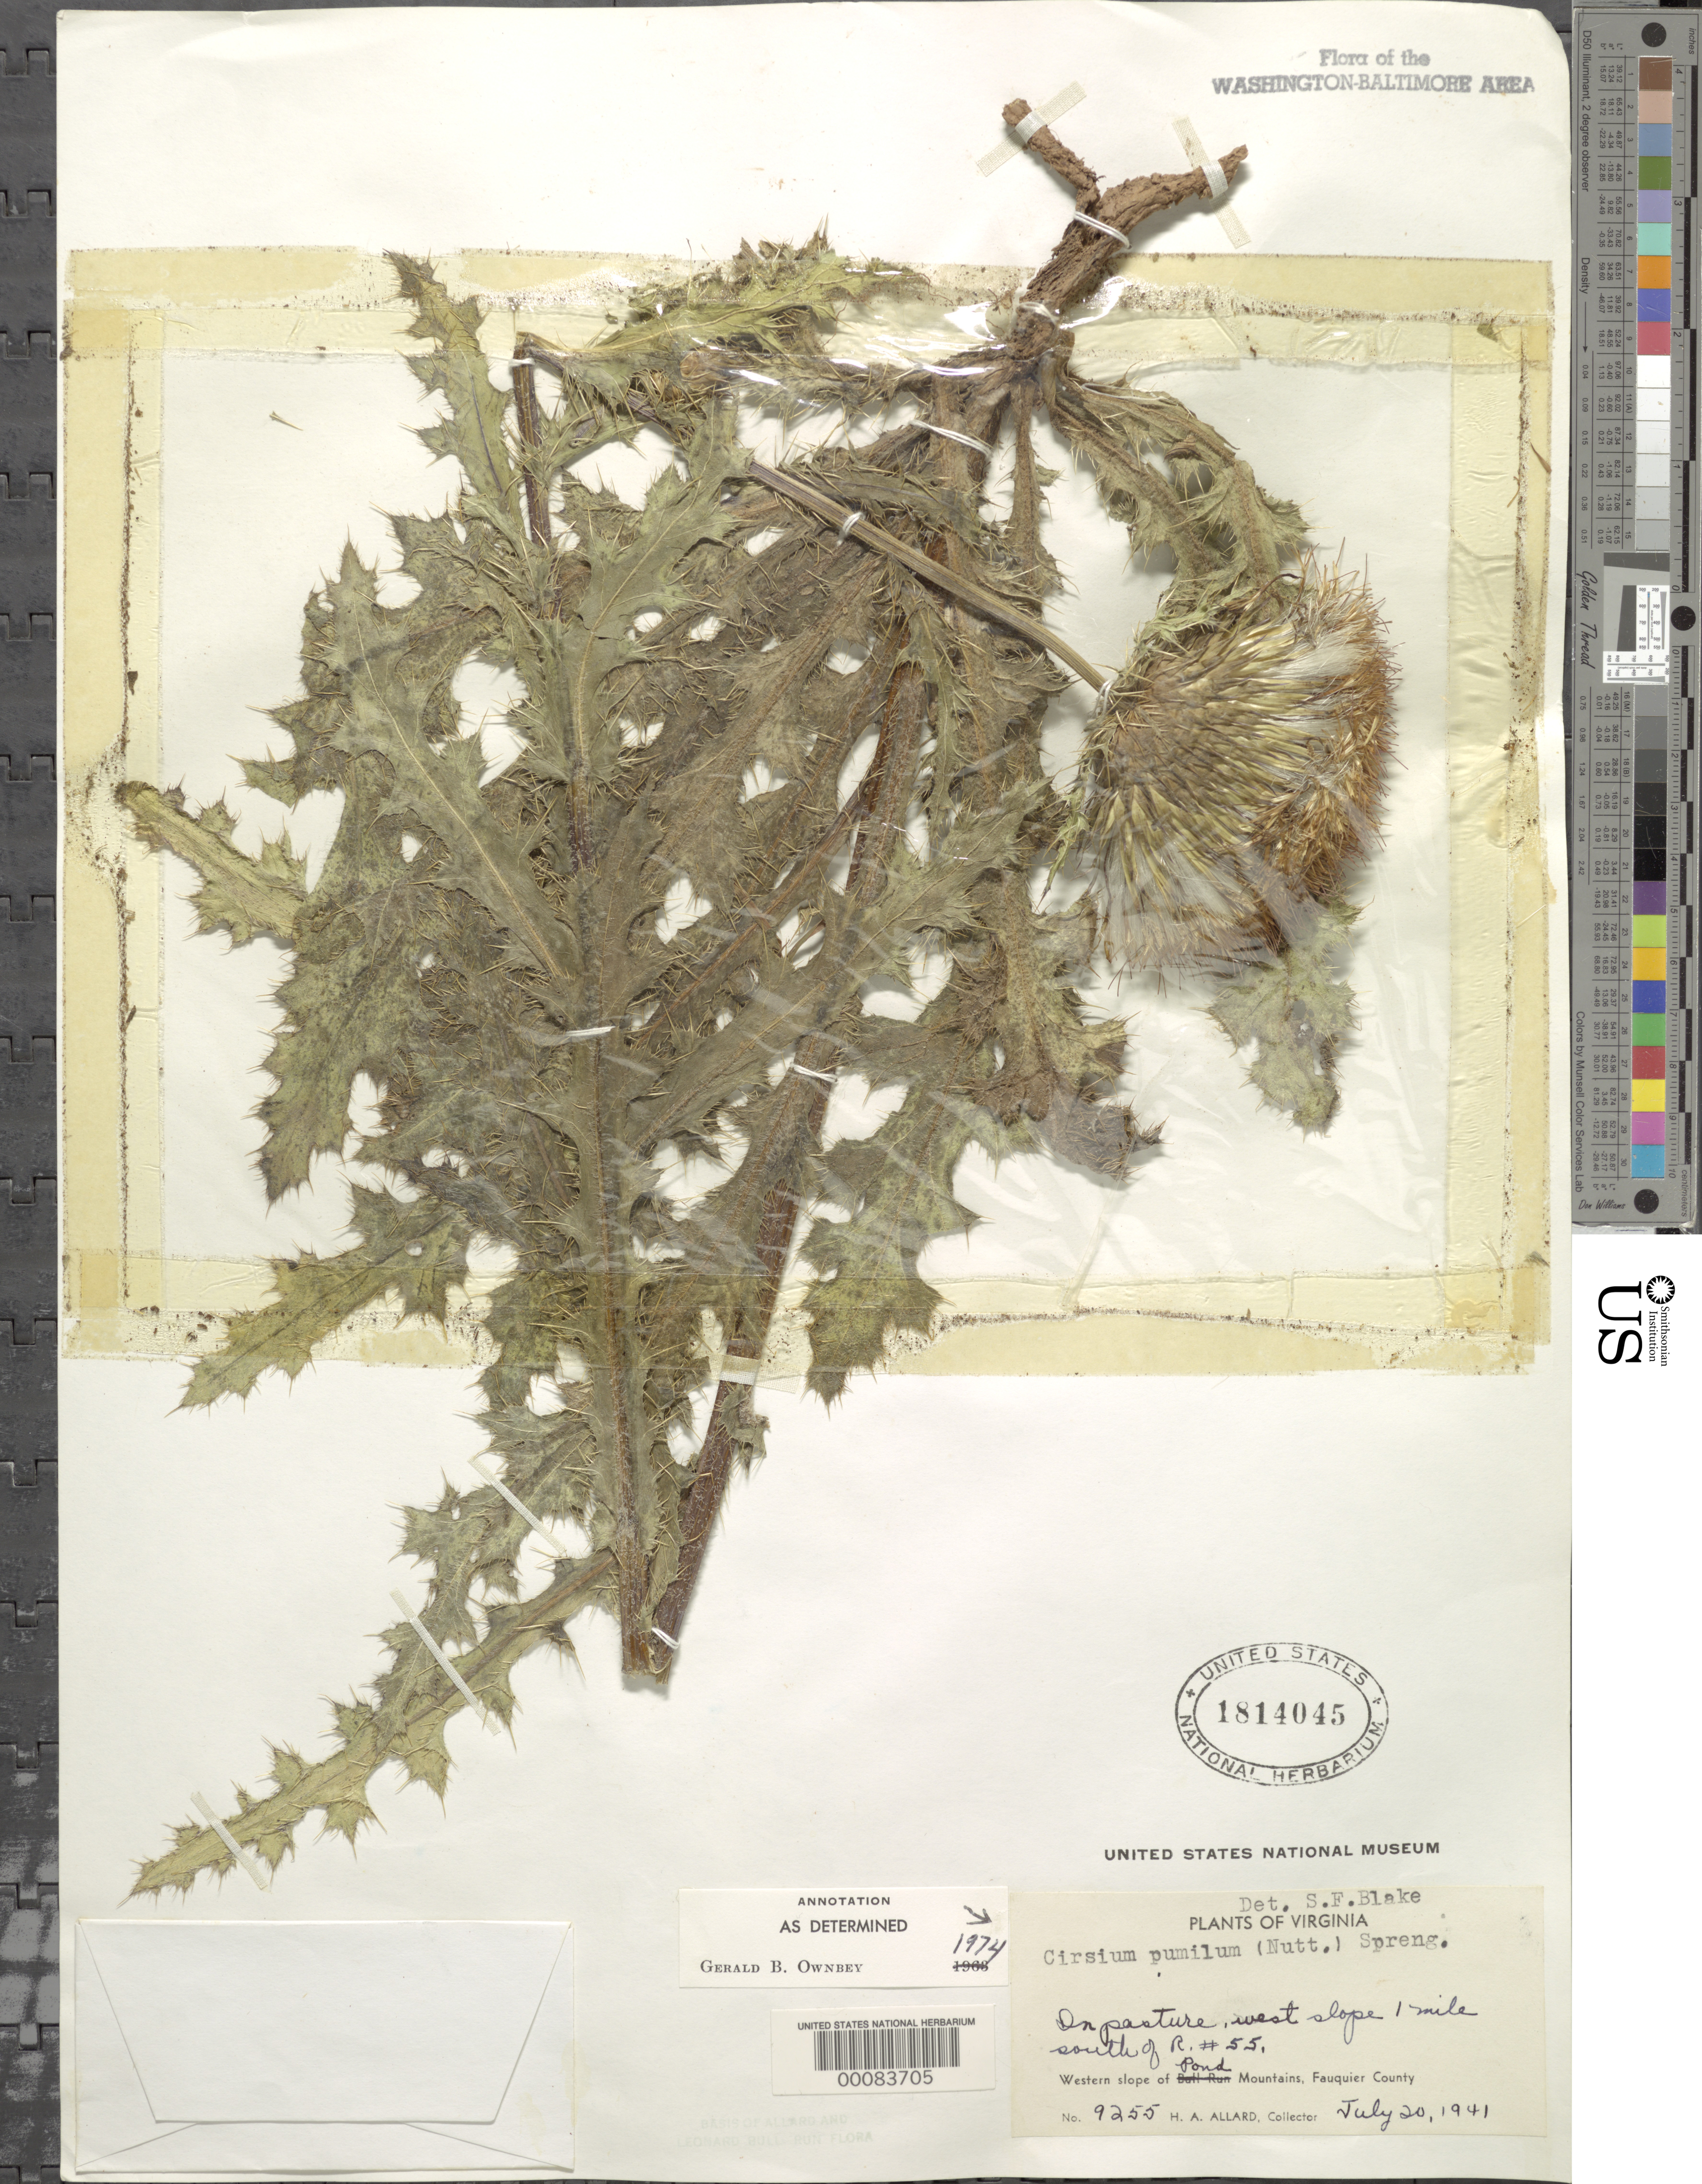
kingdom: Plantae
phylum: Tracheophyta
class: Magnoliopsida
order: Asterales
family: Asteraceae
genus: Cirsium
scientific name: Cirsium pumilum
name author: (Nutt.) Spreng.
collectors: H. A. Allard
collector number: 92553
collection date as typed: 20 Jul 1941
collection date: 1941-07-20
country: United States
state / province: Virginia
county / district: Fauquier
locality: South of Rt. 55 Pond Mountain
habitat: Pasture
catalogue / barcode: US 1814045